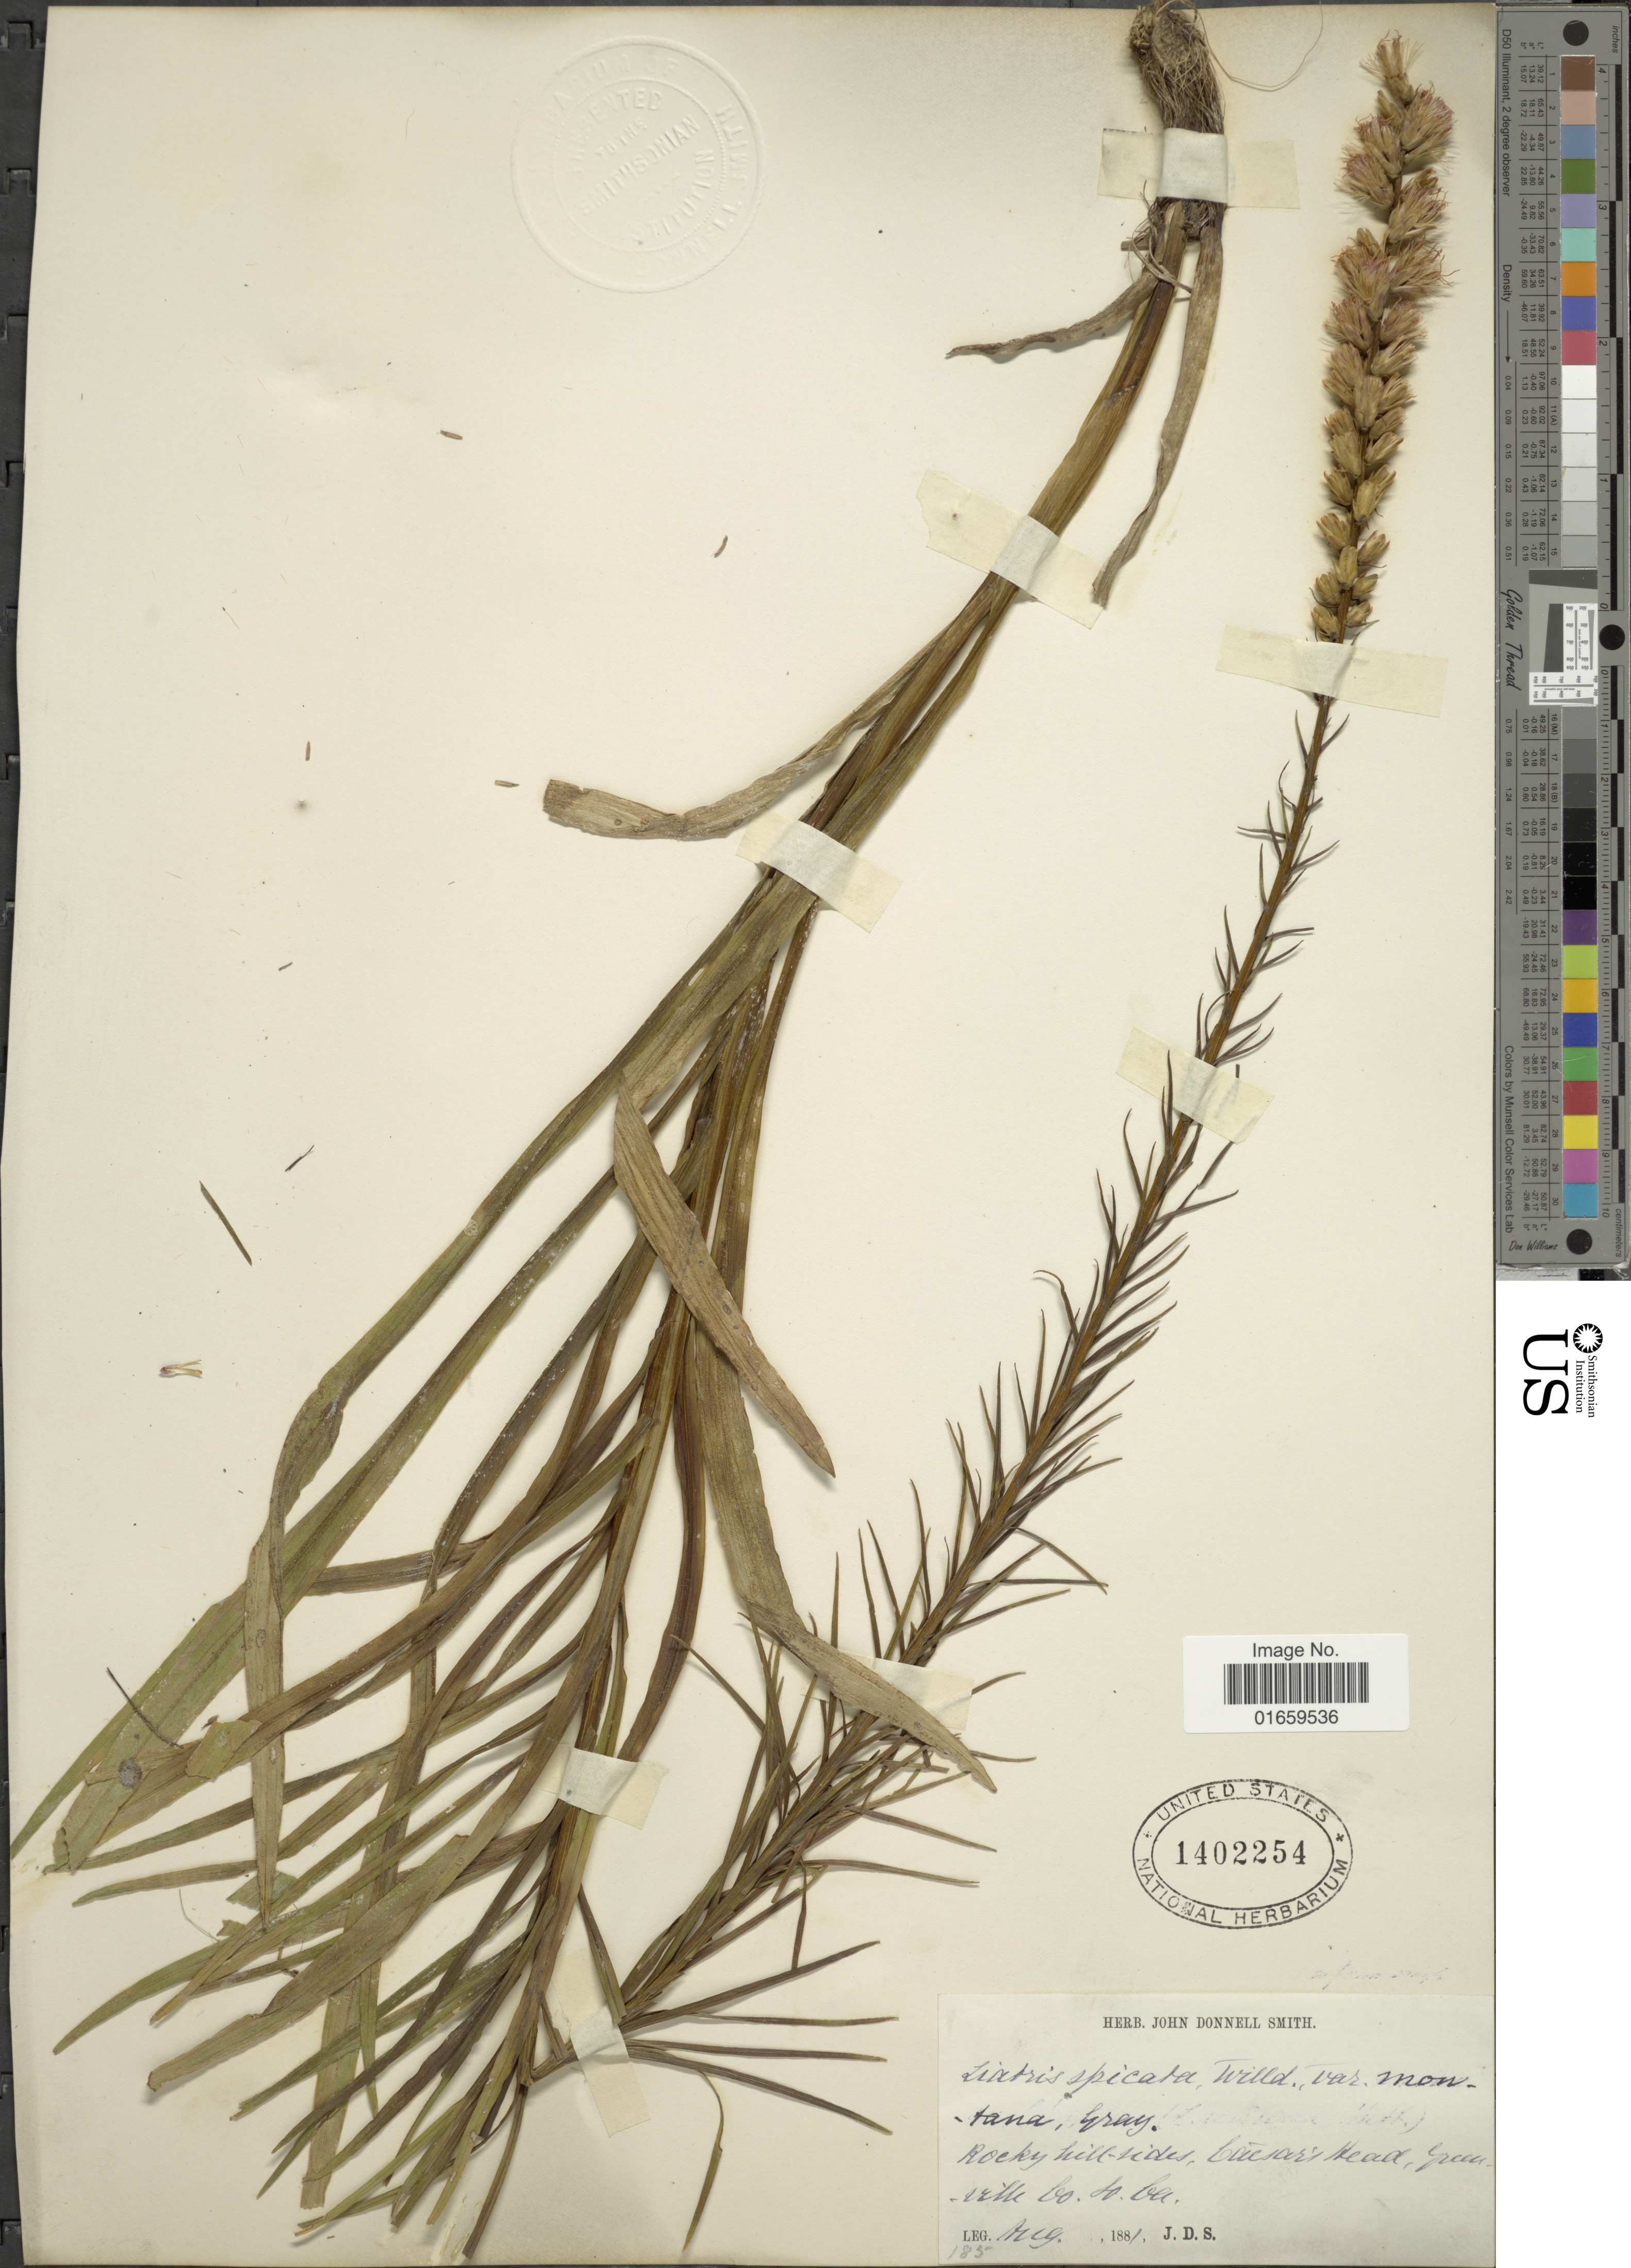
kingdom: Plantae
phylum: Tracheophyta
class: Magnoliopsida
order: Asterales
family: Asteraceae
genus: Liatris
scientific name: Liatris spicata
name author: (L.) Willd.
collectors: J. Donnell Smith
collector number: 185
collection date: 1881-08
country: United States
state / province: South Carolina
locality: Rocky hillsides, Cuesae Head, Greenville Co.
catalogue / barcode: US 1402254